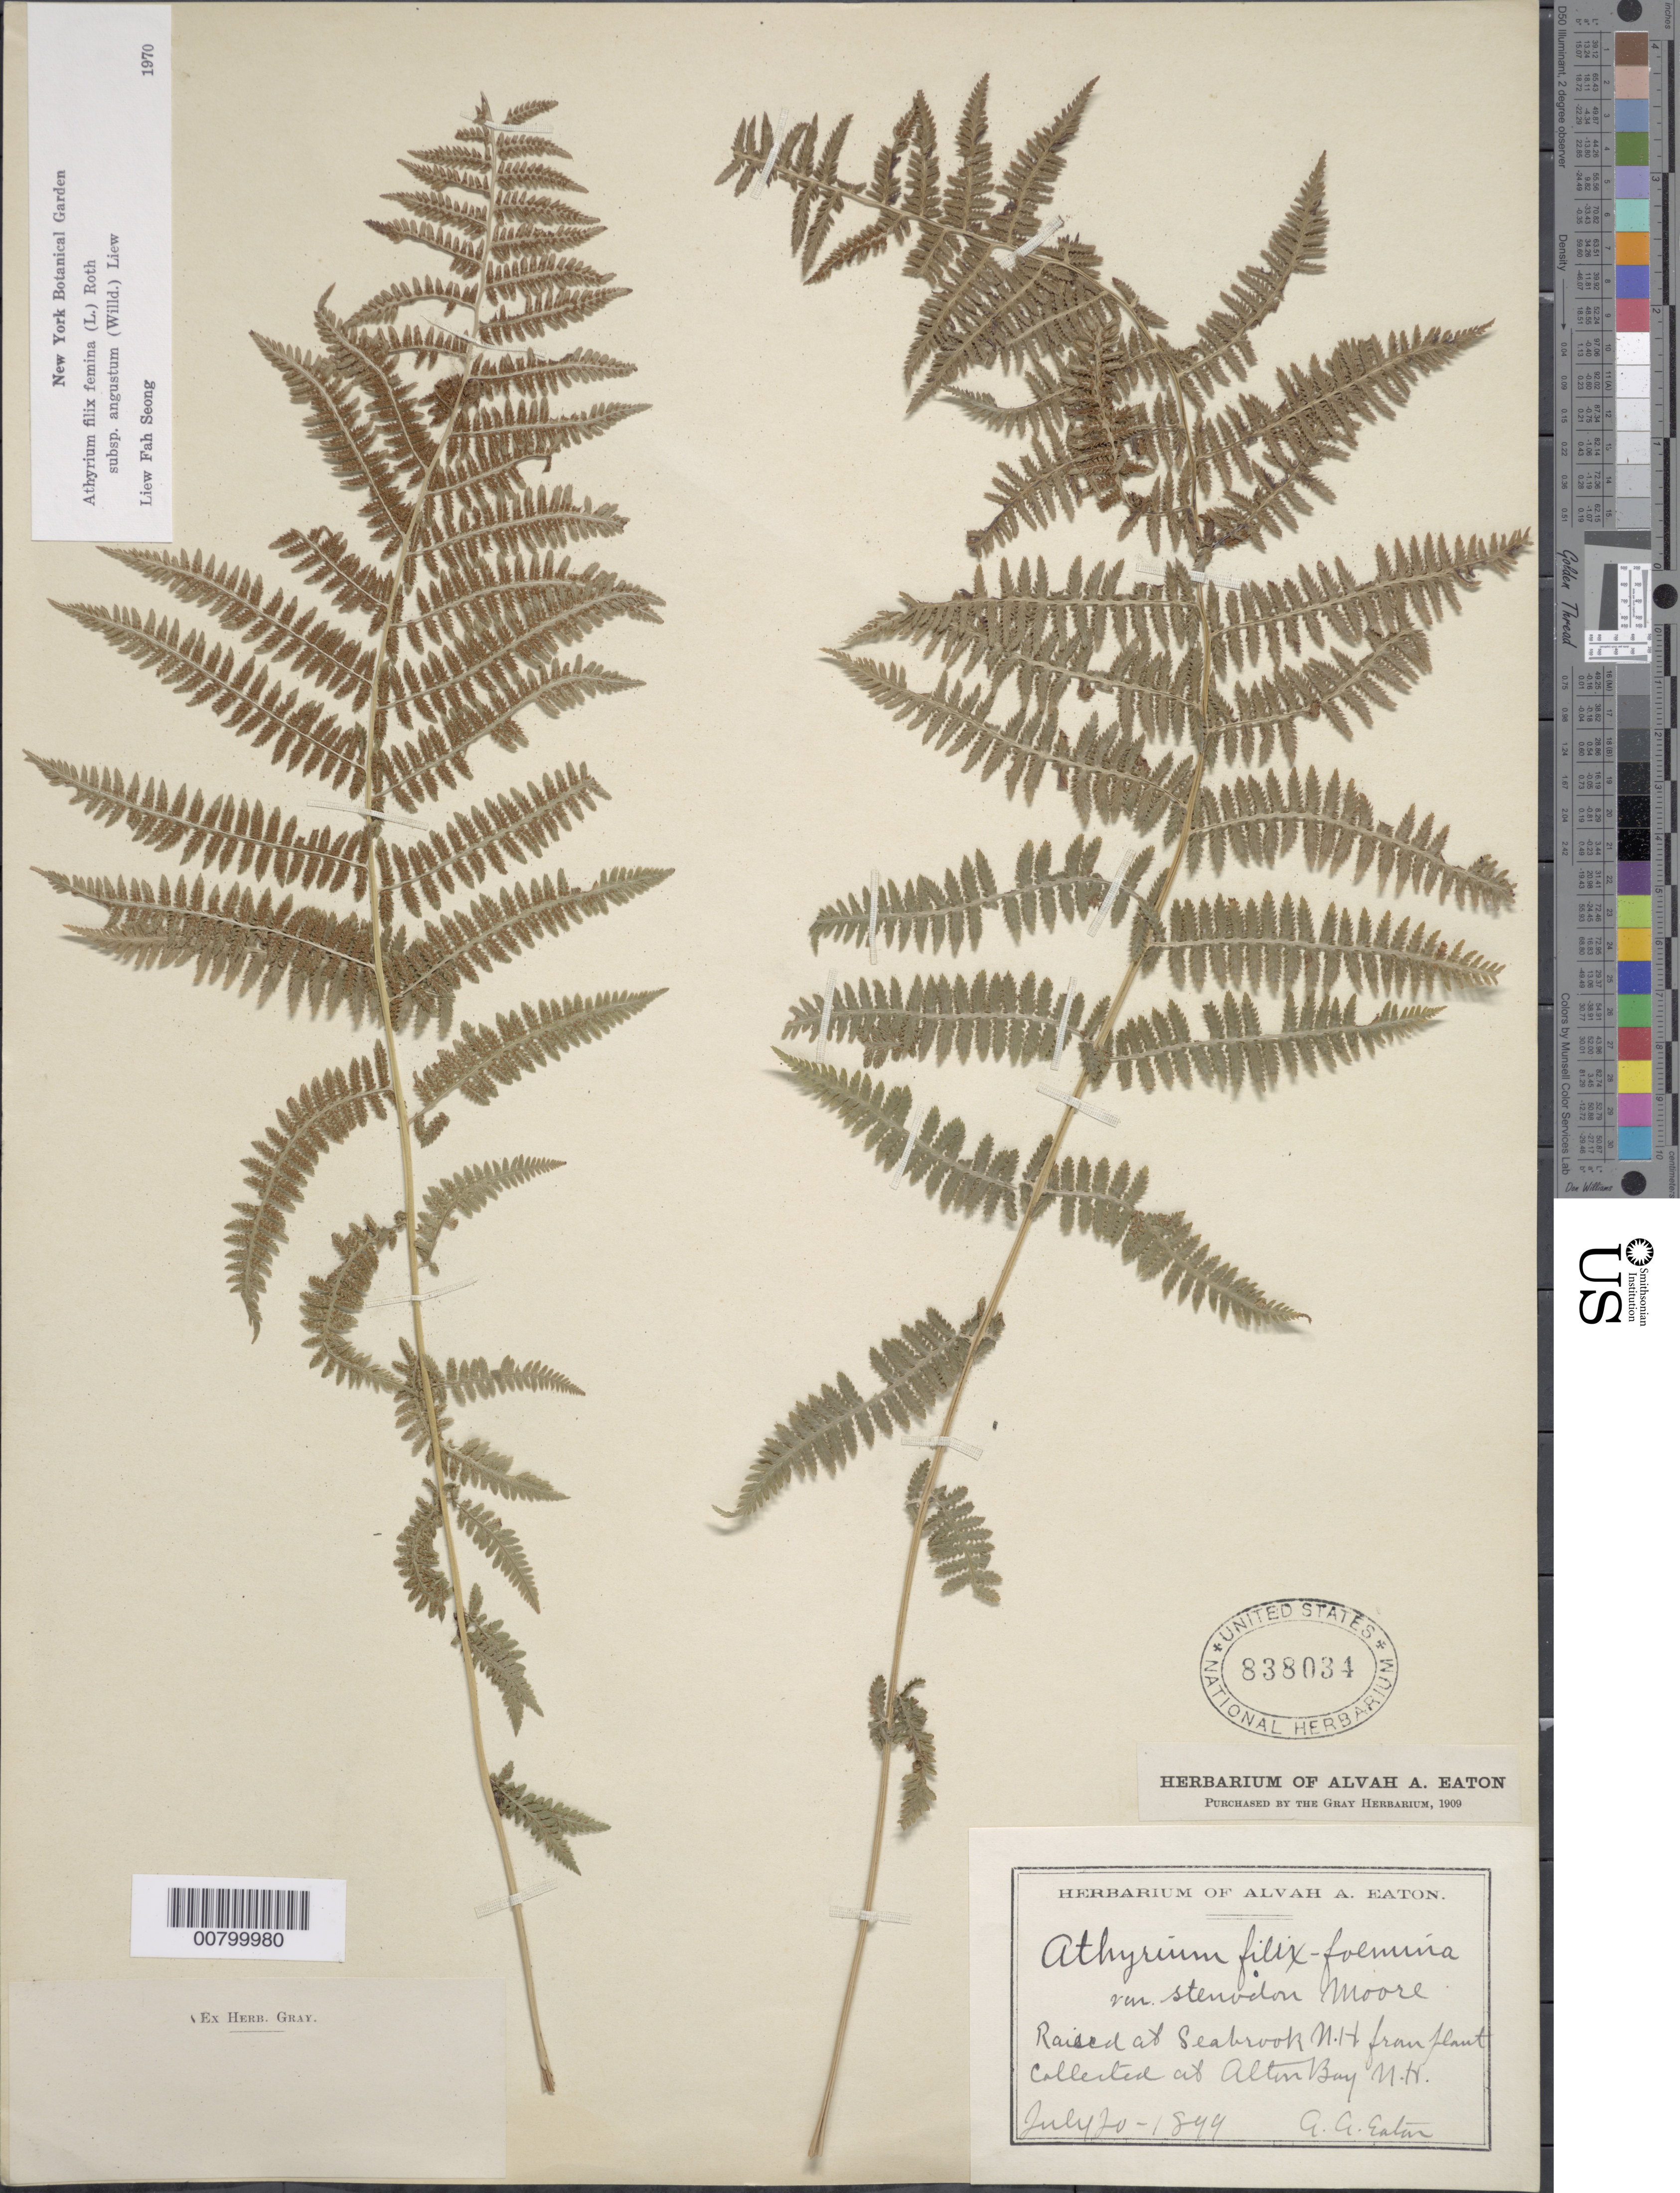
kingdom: Plantae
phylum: Tracheophyta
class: Polypodiopsida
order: Polypodiales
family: Athyriaceae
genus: Athyrium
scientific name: Athyrium filix-femina subsp. angustatum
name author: (Willd.) R.T. Clausen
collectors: A. A. Eaton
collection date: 1899-07-20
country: United States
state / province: New Hampshire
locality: Raised at Seabrook N.H. from plant collected at Alten Bay N. H.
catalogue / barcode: US 838034